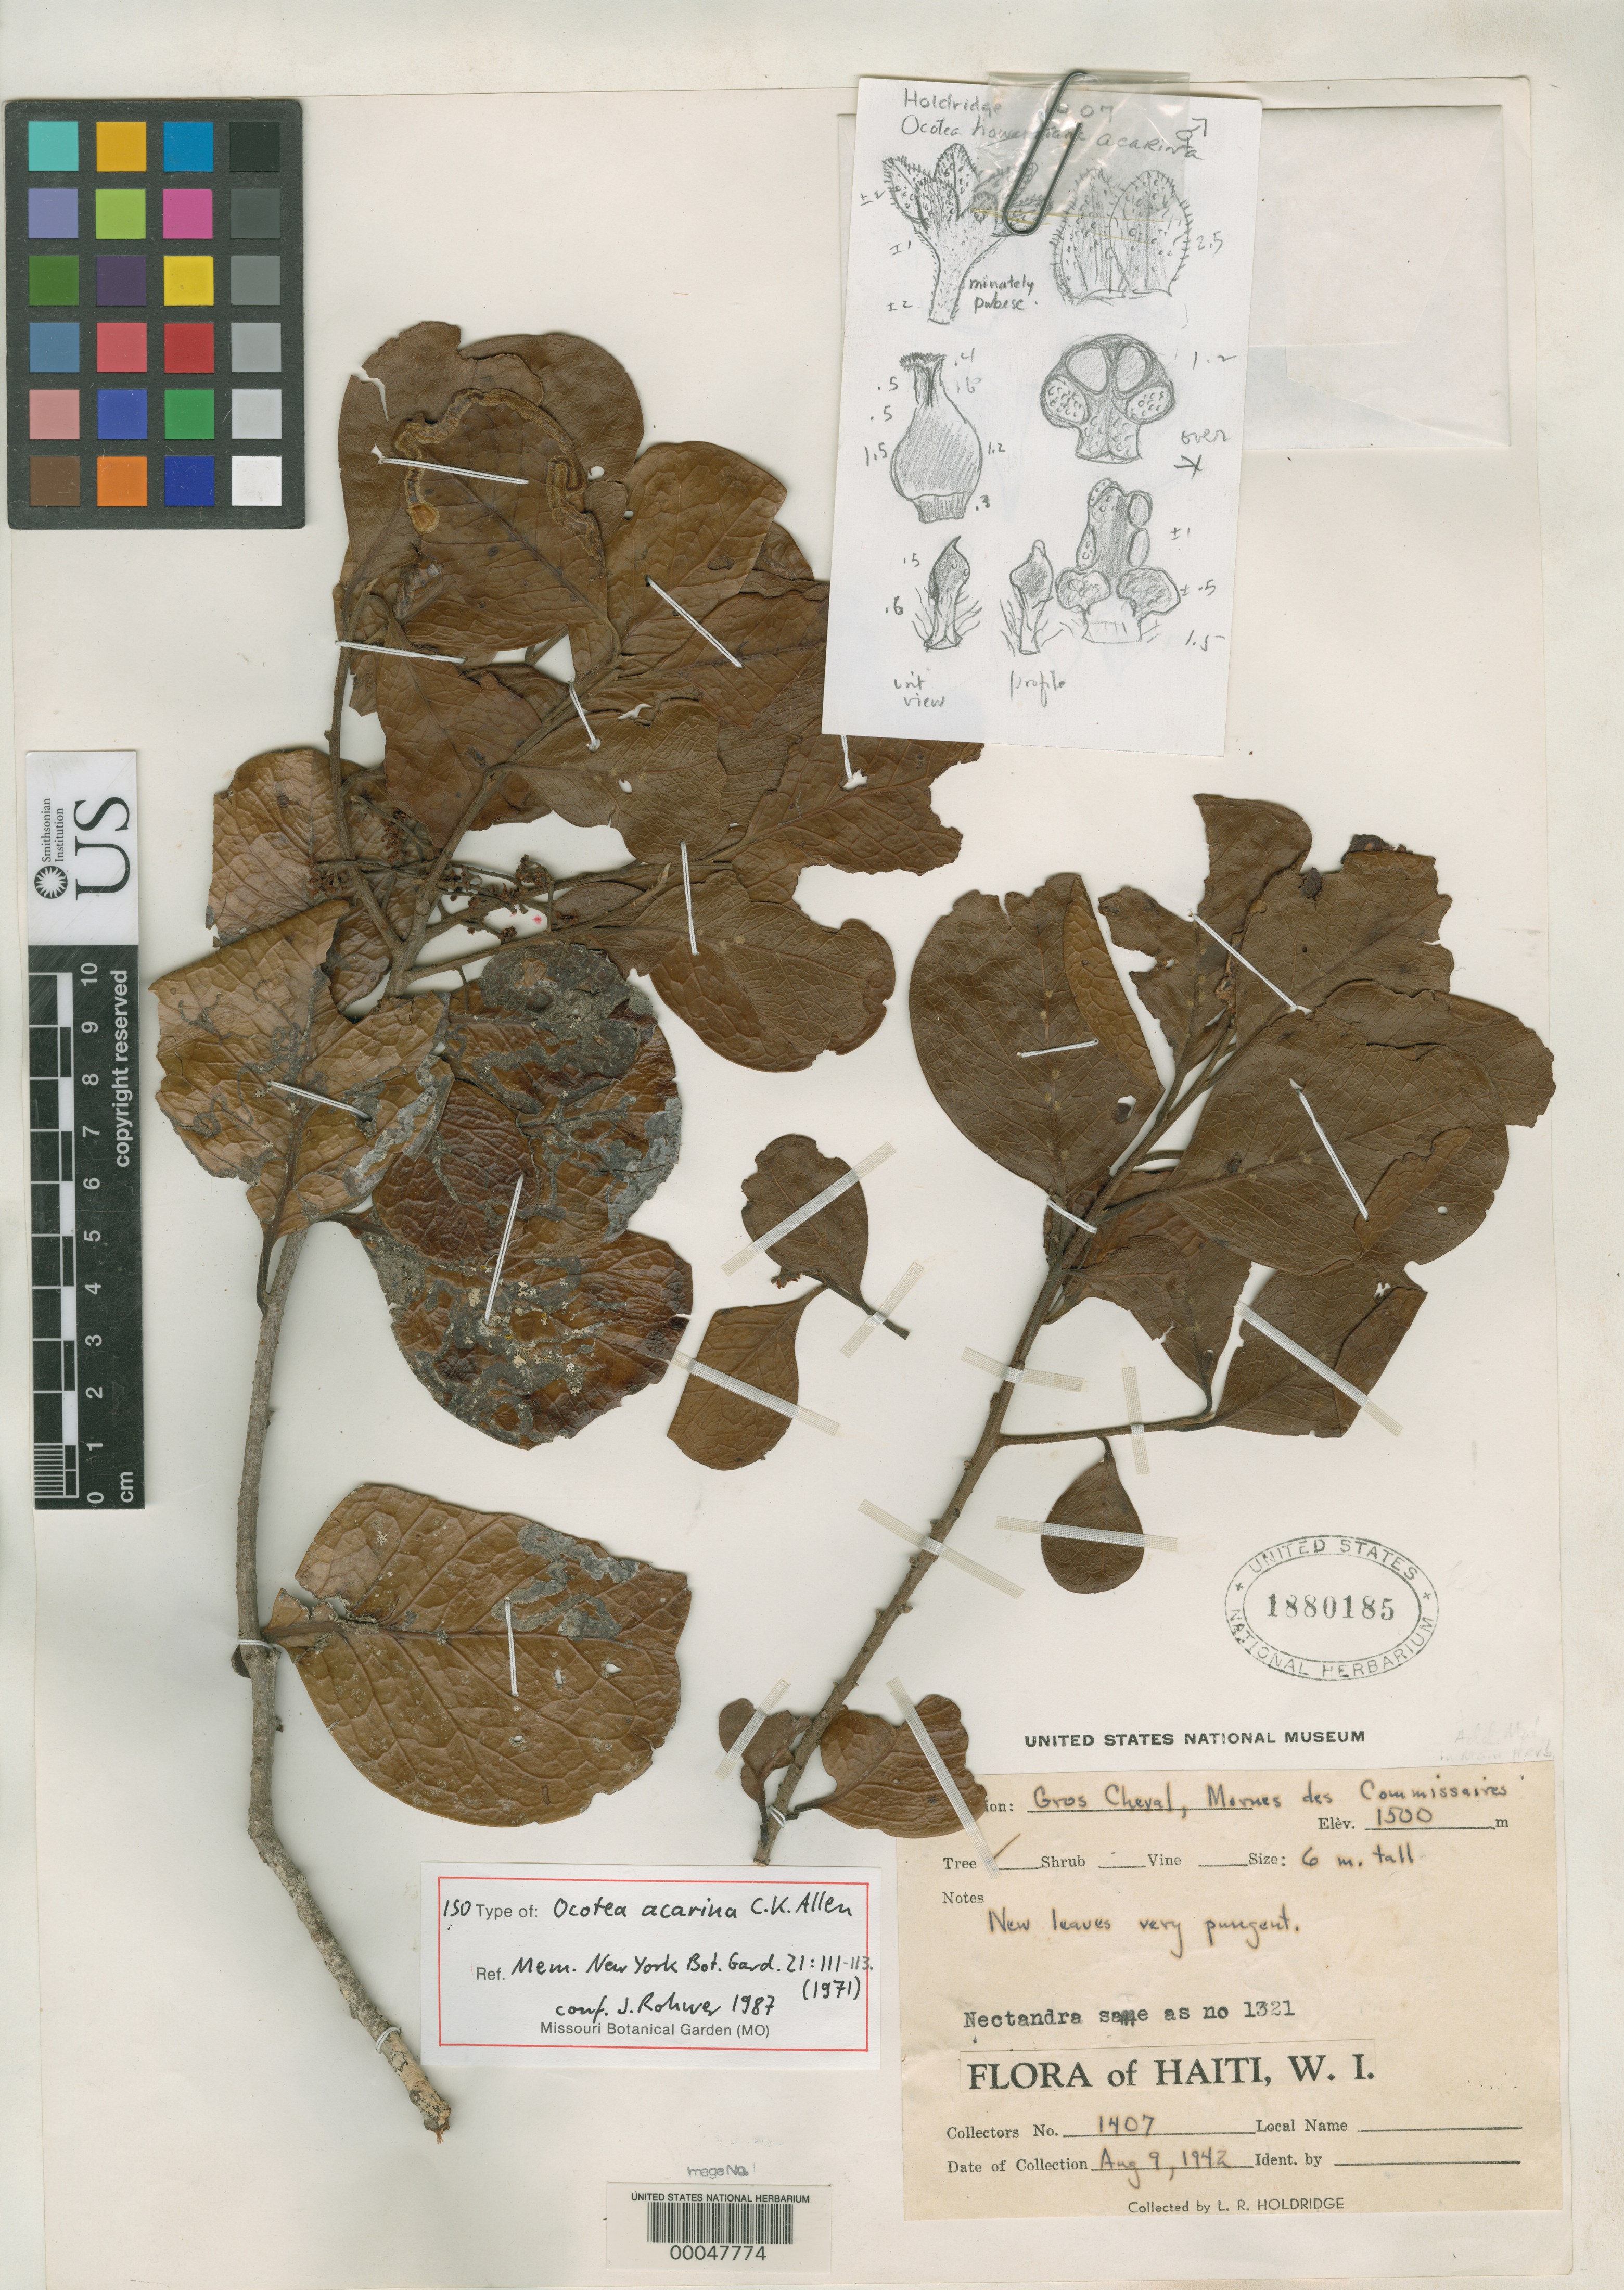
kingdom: Plantae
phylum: Tracheophyta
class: Magnoliopsida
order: Laurales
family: Lauraceae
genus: Ocotea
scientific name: Ocotea acarina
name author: C.K. Allen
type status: Isotype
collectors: L. Holdridge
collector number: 1407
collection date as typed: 09 Aug 1942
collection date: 1942-08-09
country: Haiti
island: Hispaniola Island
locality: Gros Cheval, Mornes des Commissaires.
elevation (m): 1500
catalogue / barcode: US 1880185